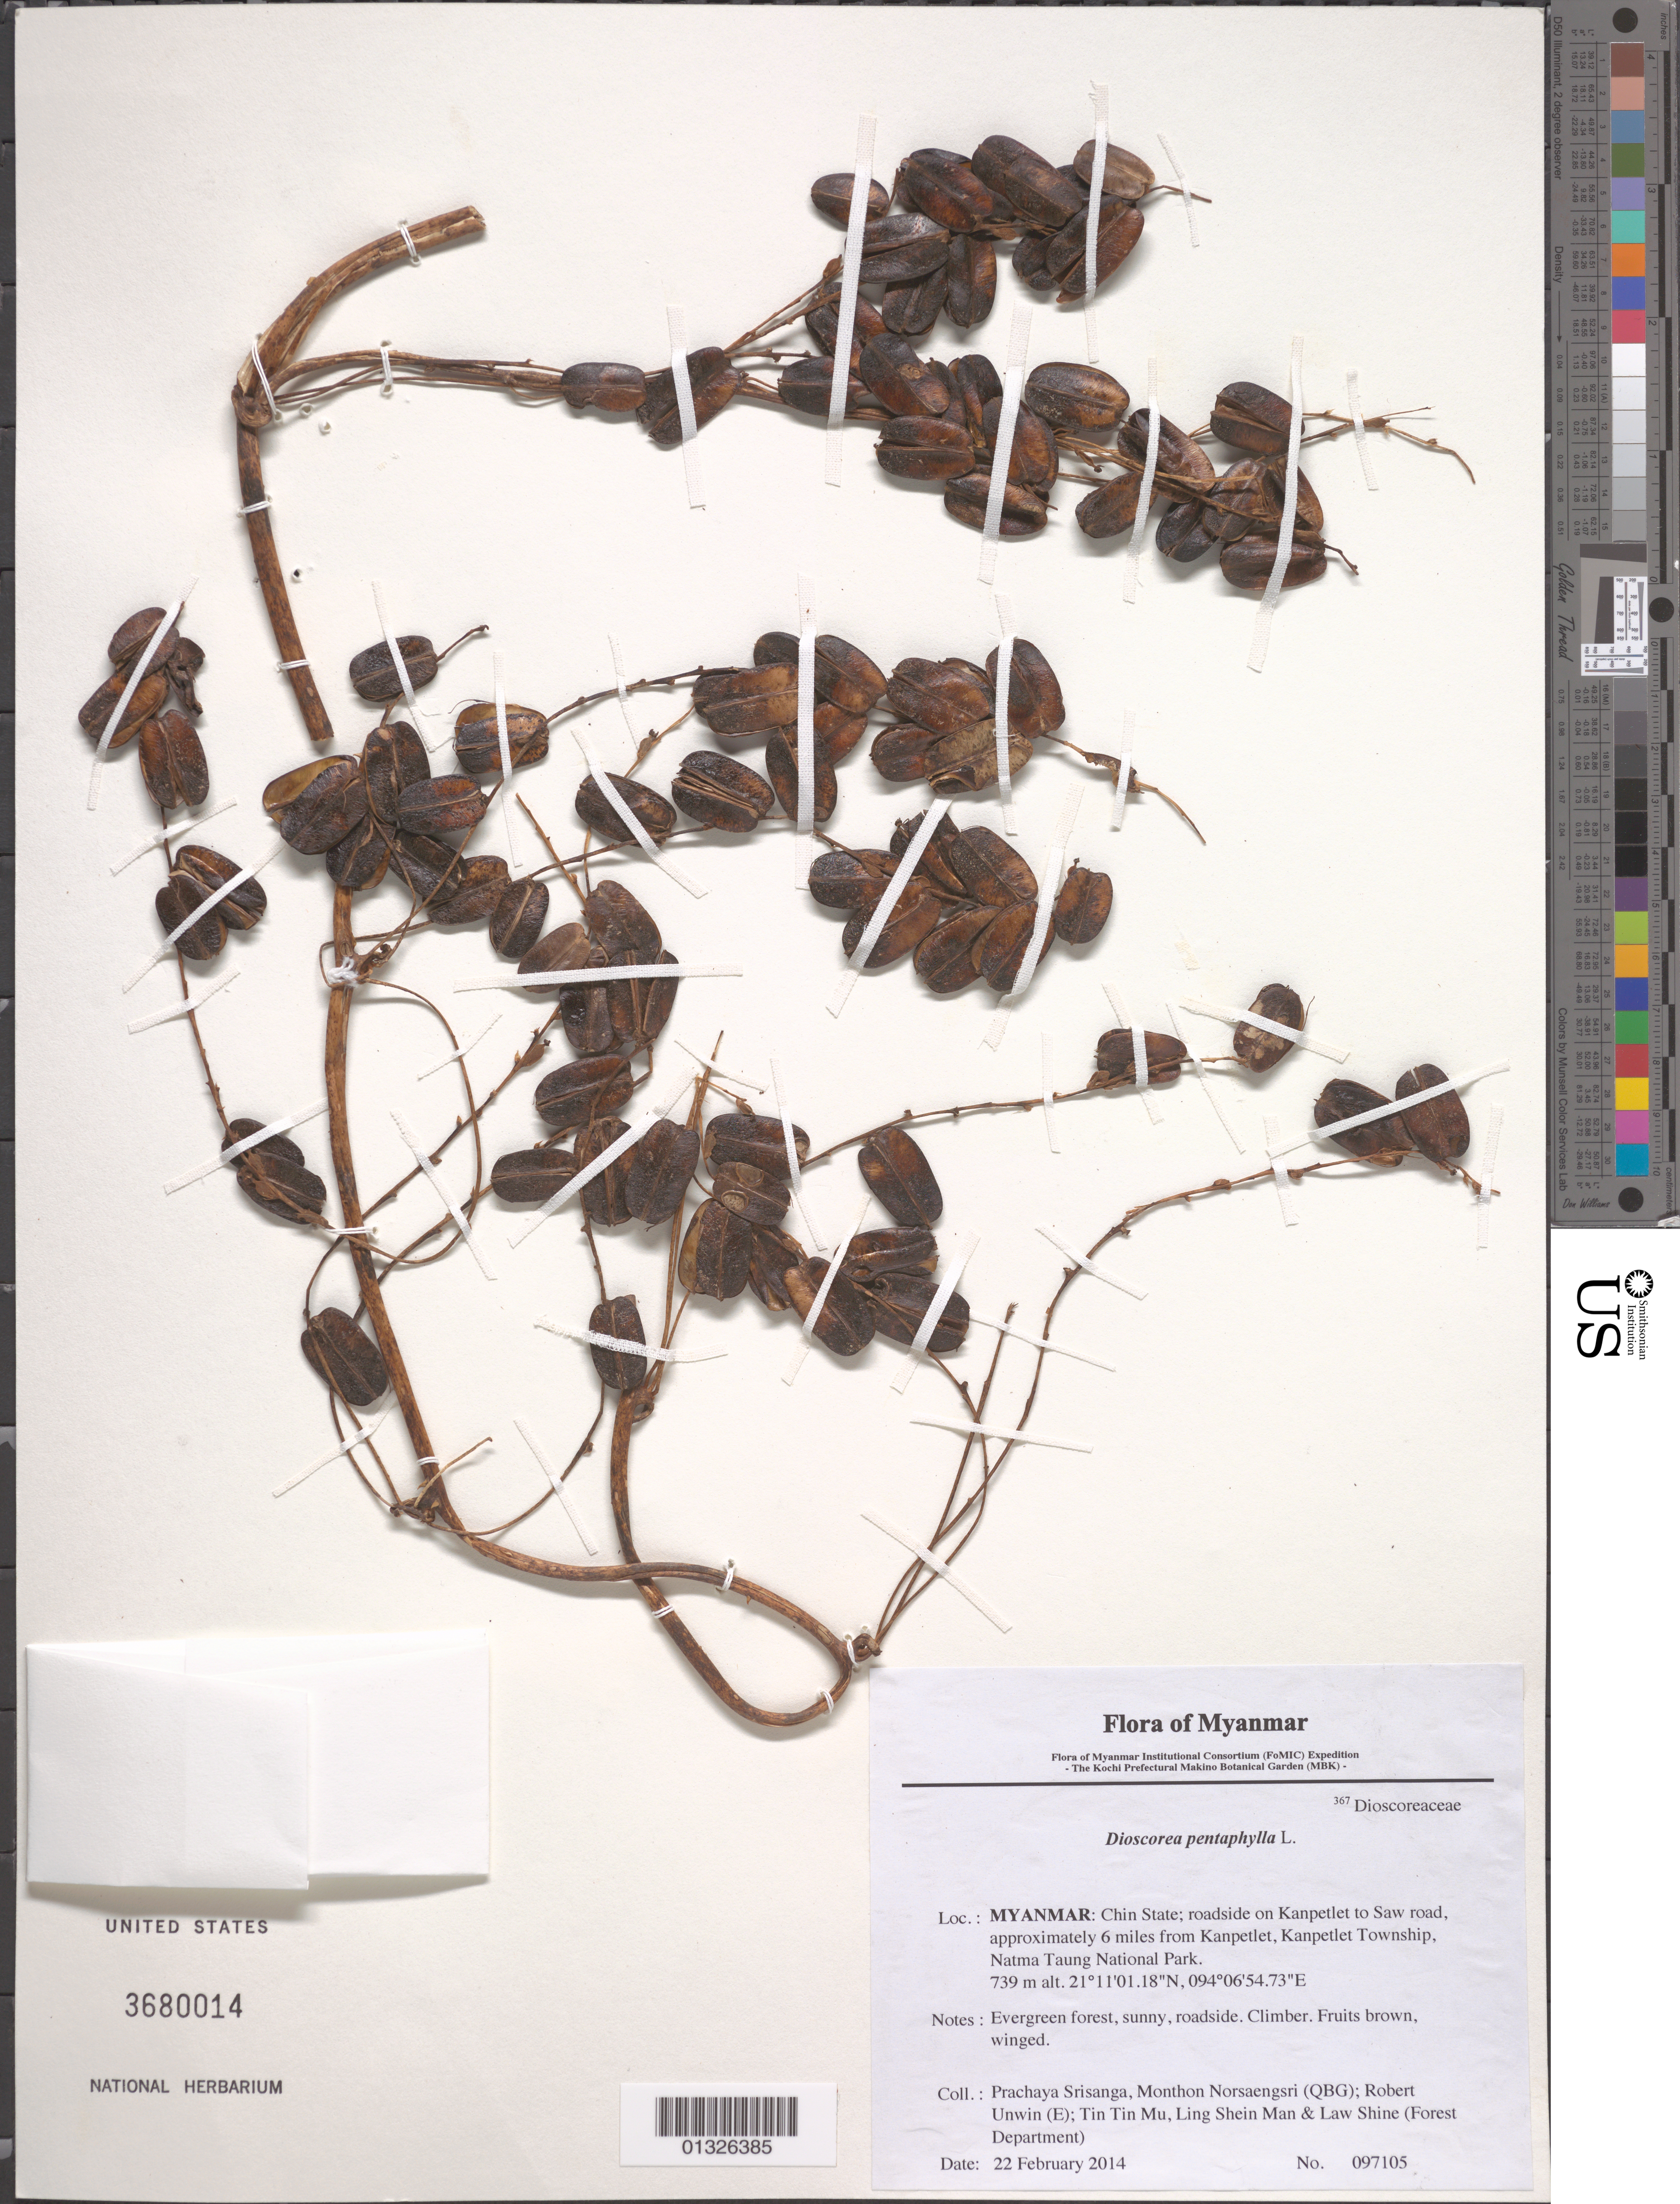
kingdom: Plantae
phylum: Tracheophyta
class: Liliopsida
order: Dioscoreales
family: Dioscoreaceae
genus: Dioscorea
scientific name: Dioscorea pentaphylla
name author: L.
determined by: Fujikawa, Kazumi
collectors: P. Srisanga, M. Norsaengsri, R. Unwin, Tin Tin Mu, Ling Shein Man & L. Shine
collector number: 97105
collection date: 2014-02-22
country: Myanmar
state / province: Chin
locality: Roadside on Kanpetlet to Saw road, approximately 6 miles from Kanpetlet, Kanpetlet Township, Natma Taung National Park.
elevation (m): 739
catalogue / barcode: US 3680014